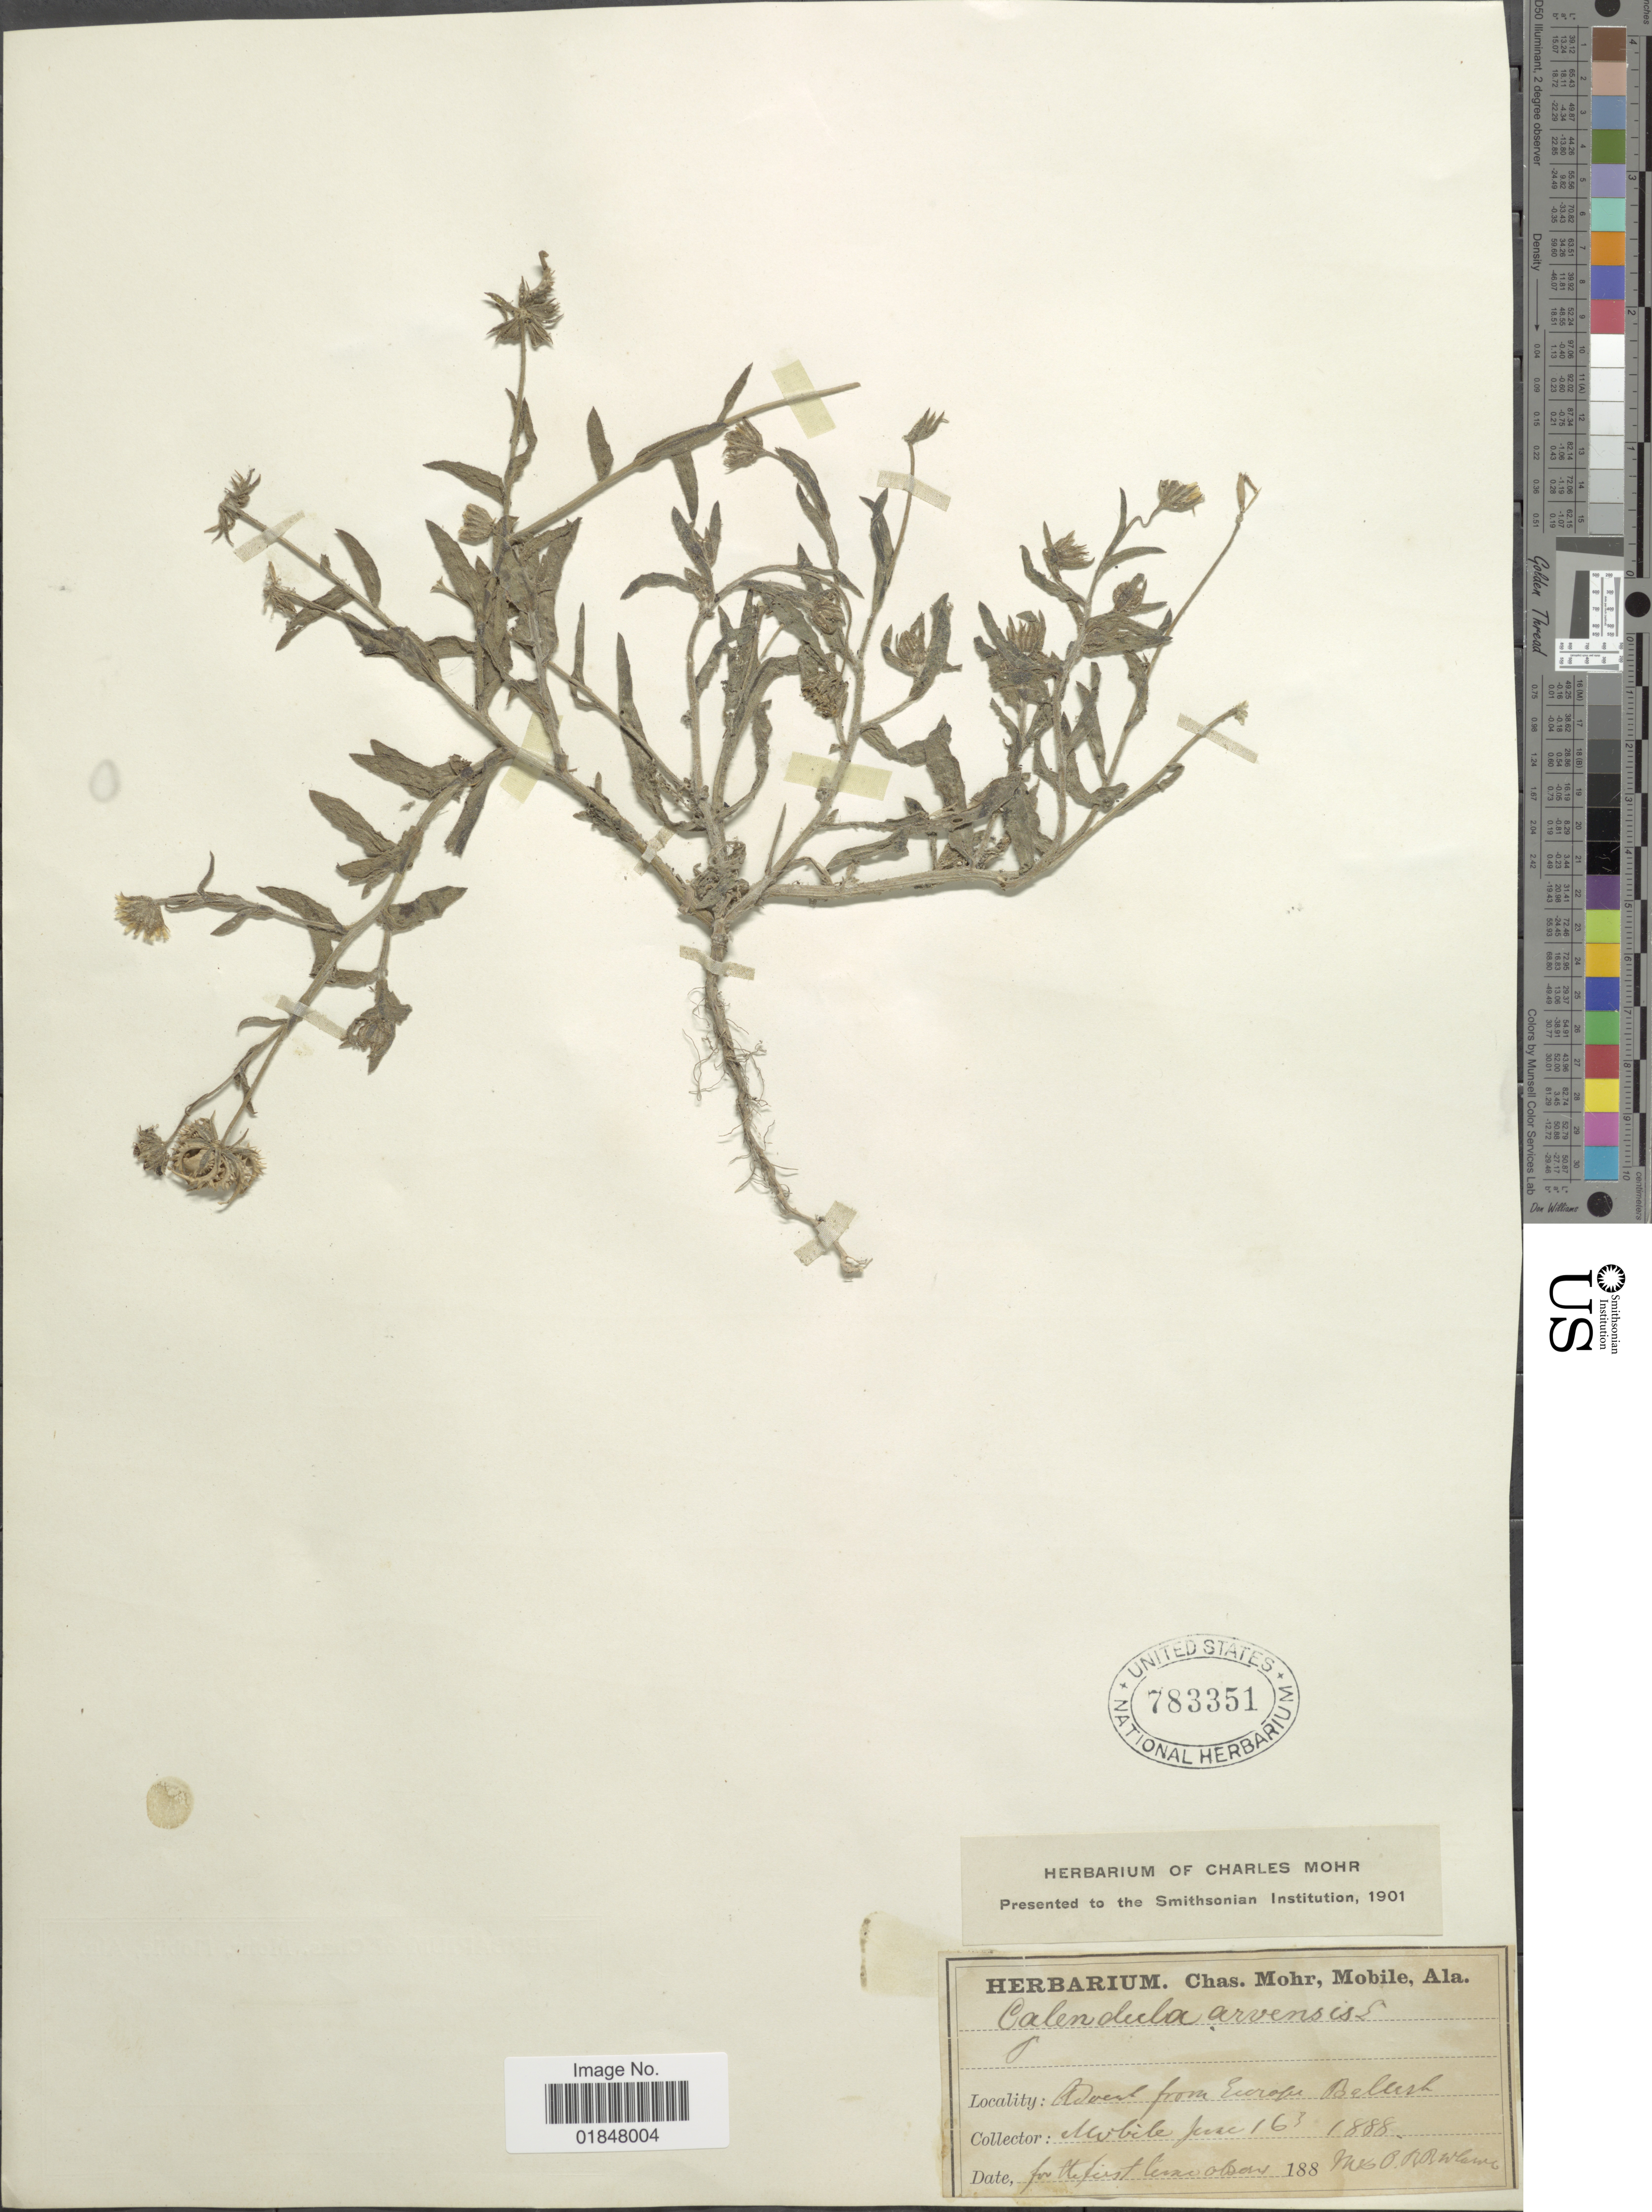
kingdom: Plantae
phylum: Tracheophyta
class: Magnoliopsida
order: Asterales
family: Asteraceae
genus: Calendula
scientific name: Calendula arvensis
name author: L.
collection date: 1888-06-16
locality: Boert from Europe Belush [interpreted]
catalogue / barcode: US 783351